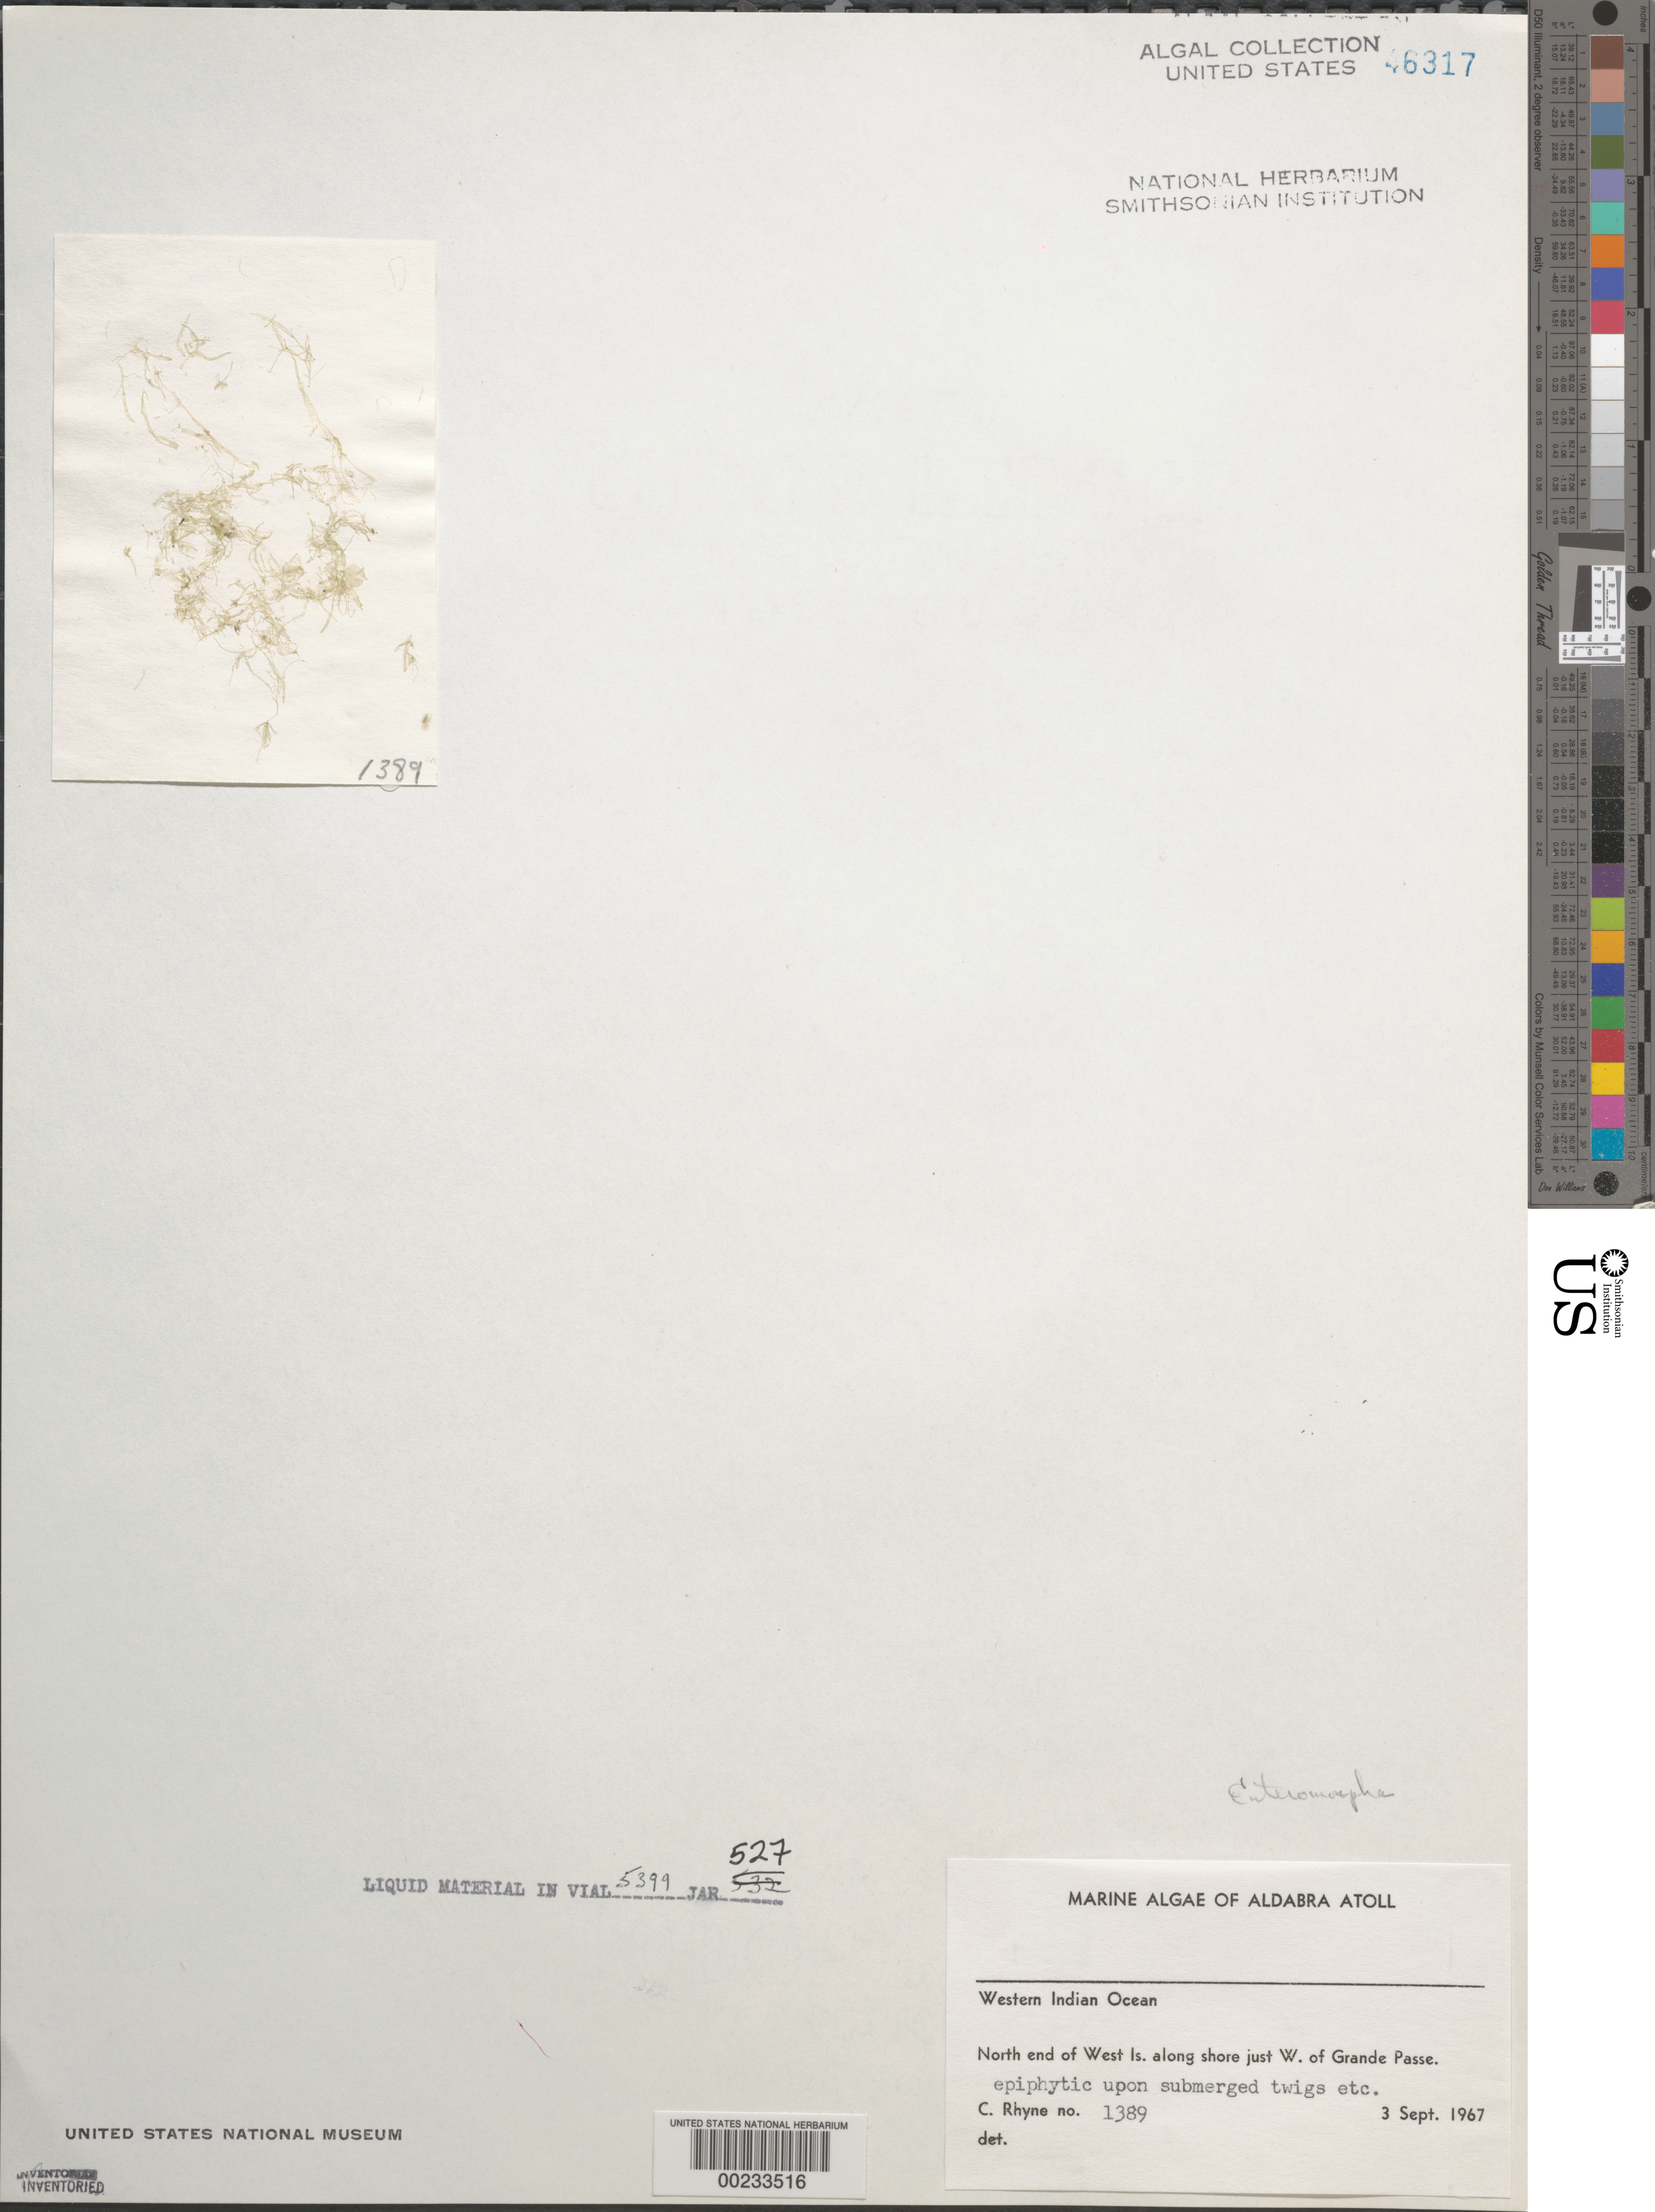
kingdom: Plantae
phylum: Chlorophyta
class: Ulvophyceae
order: Ulvales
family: Ulvaceae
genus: Ulva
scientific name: Ulva sp.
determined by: Algae name updating Project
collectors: C. Rhyne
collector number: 1389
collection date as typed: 03 Sep 1967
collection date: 1967-09-03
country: Seychelles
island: Aldabra Atoll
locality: West Islet, Just west of Grande Pass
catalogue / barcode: US 46317